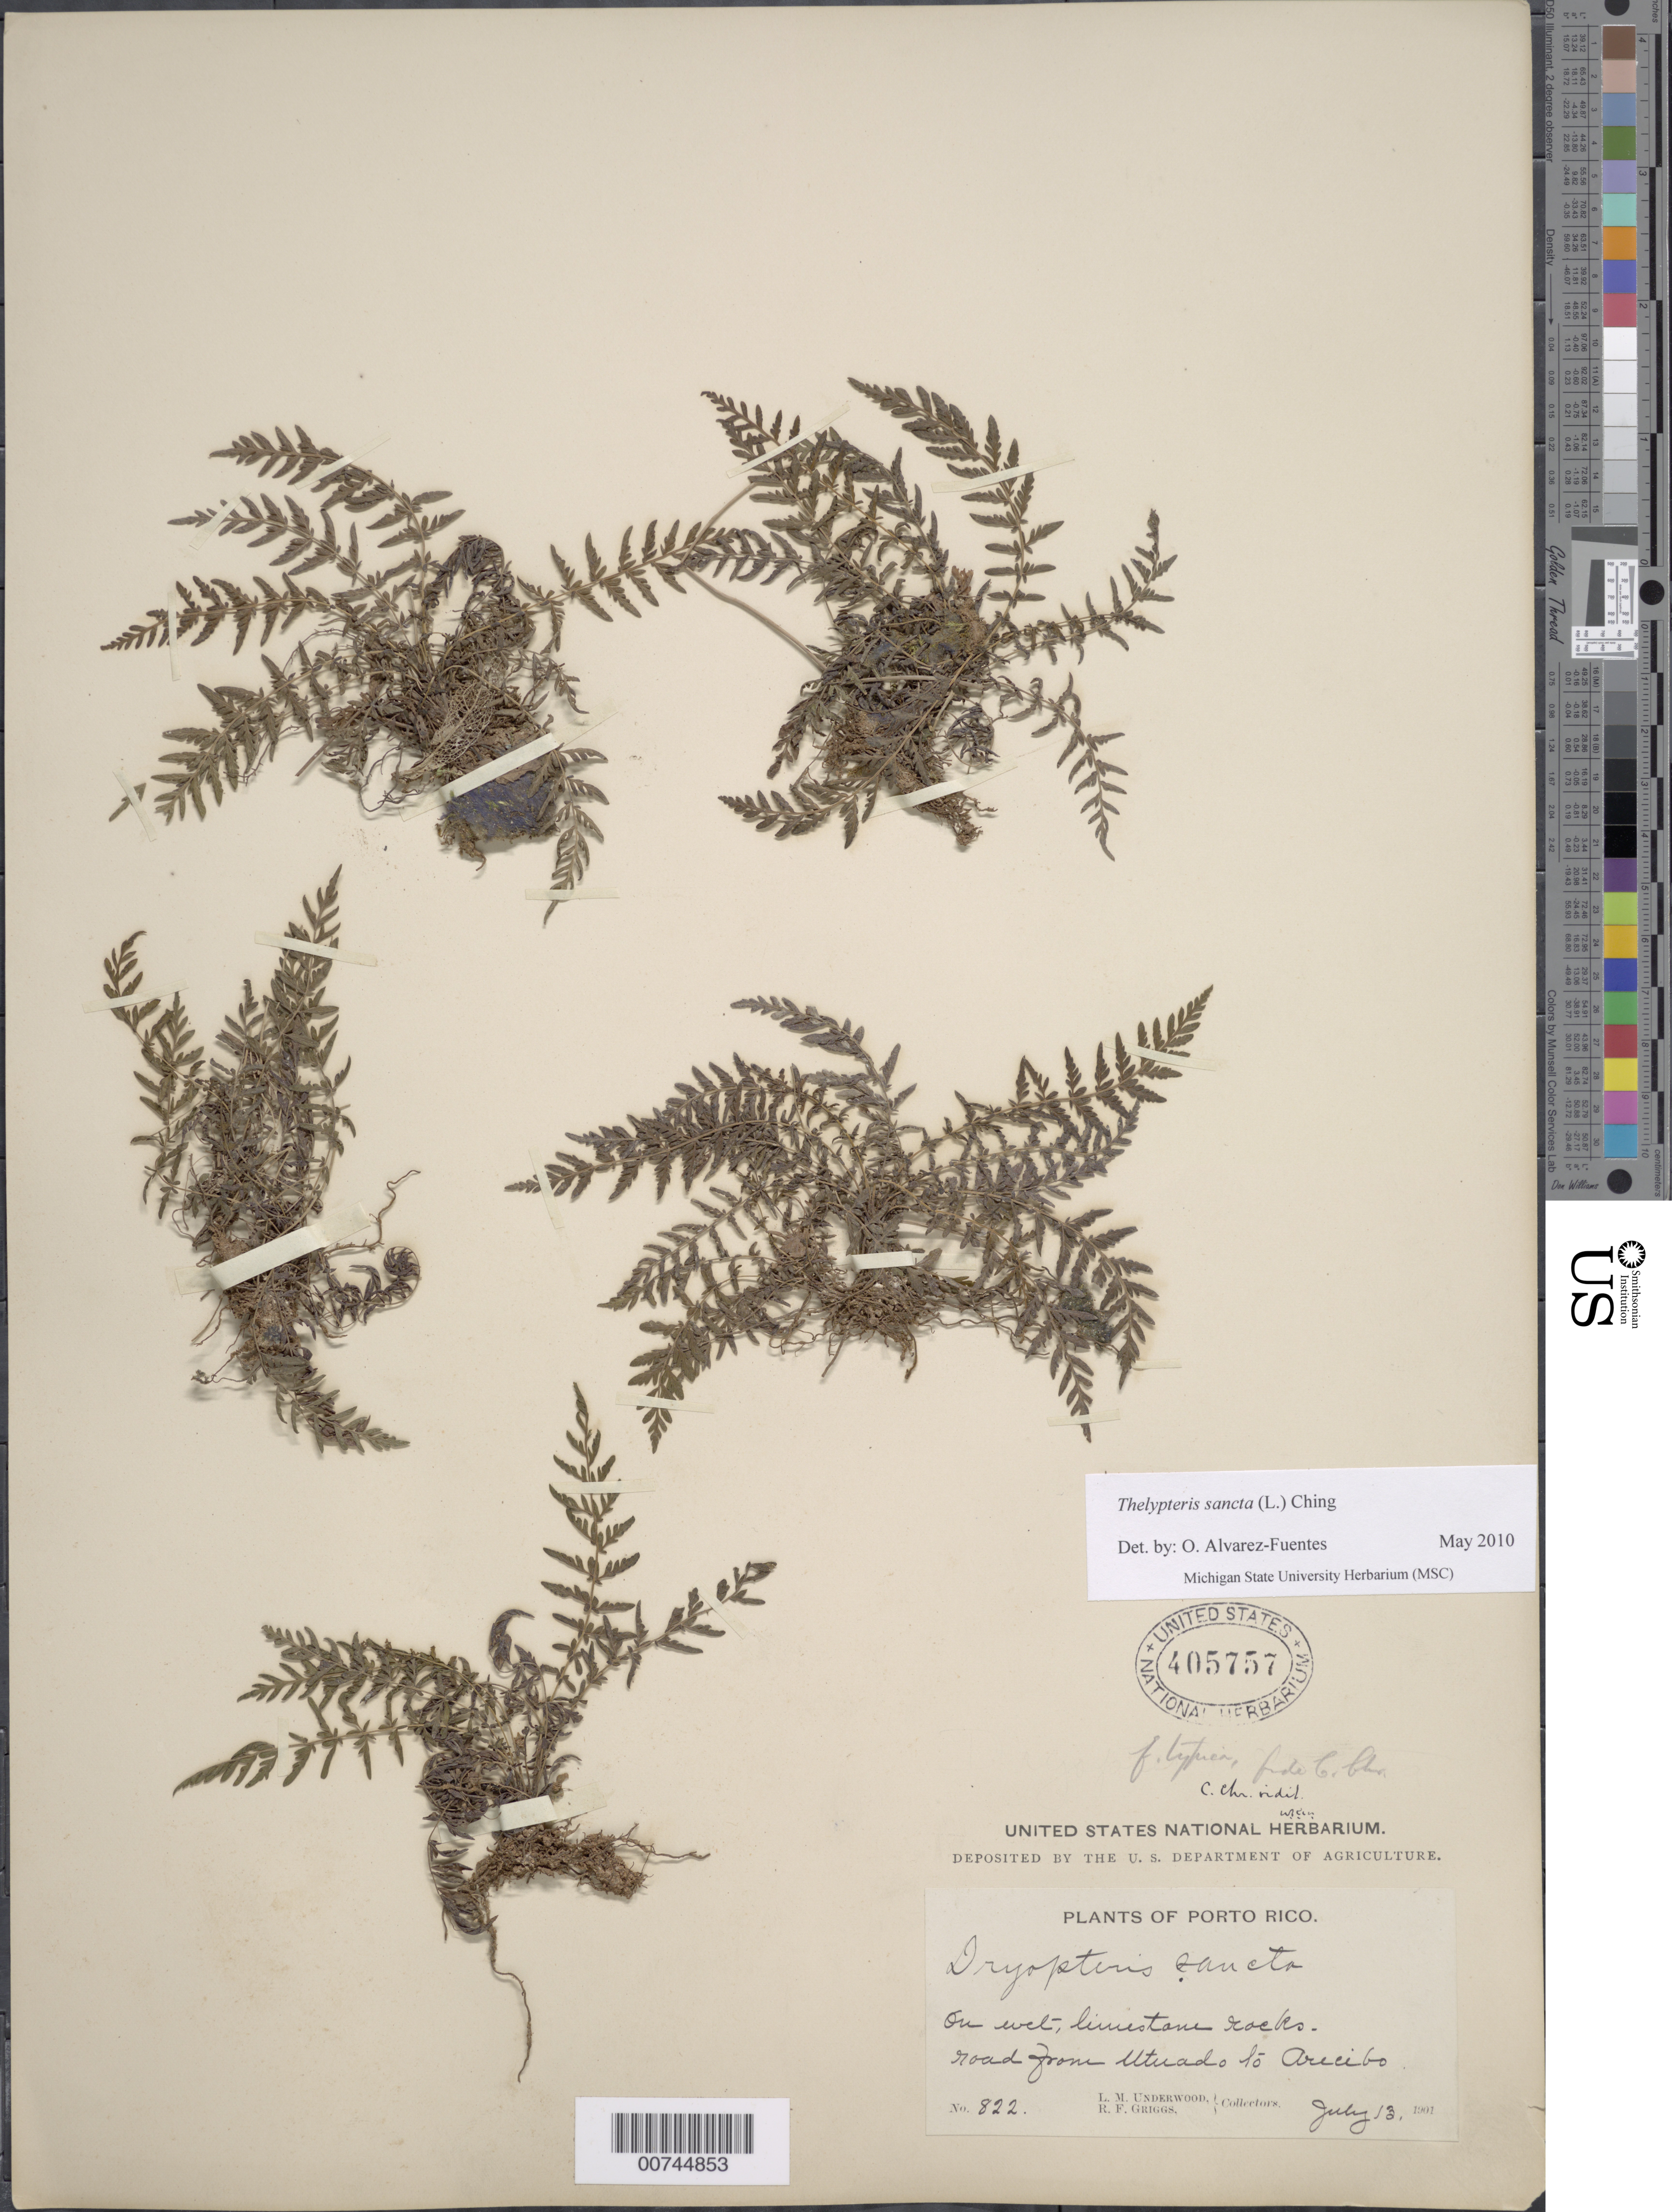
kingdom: Plantae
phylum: Tracheophyta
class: Polypodiopsida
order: Polypodiales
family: Thelypteridaceae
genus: Amauropelta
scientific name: Amauropelta sancta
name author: (L.) Pic. Serm.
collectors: L. M. Underwood & R. F. Griggs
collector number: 822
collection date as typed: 13 Jul 1901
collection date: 1901-07-13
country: Puerto Rico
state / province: Arecibo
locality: Road from Utuado to Arecibo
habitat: On wet limestone rocks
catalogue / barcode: US 405757